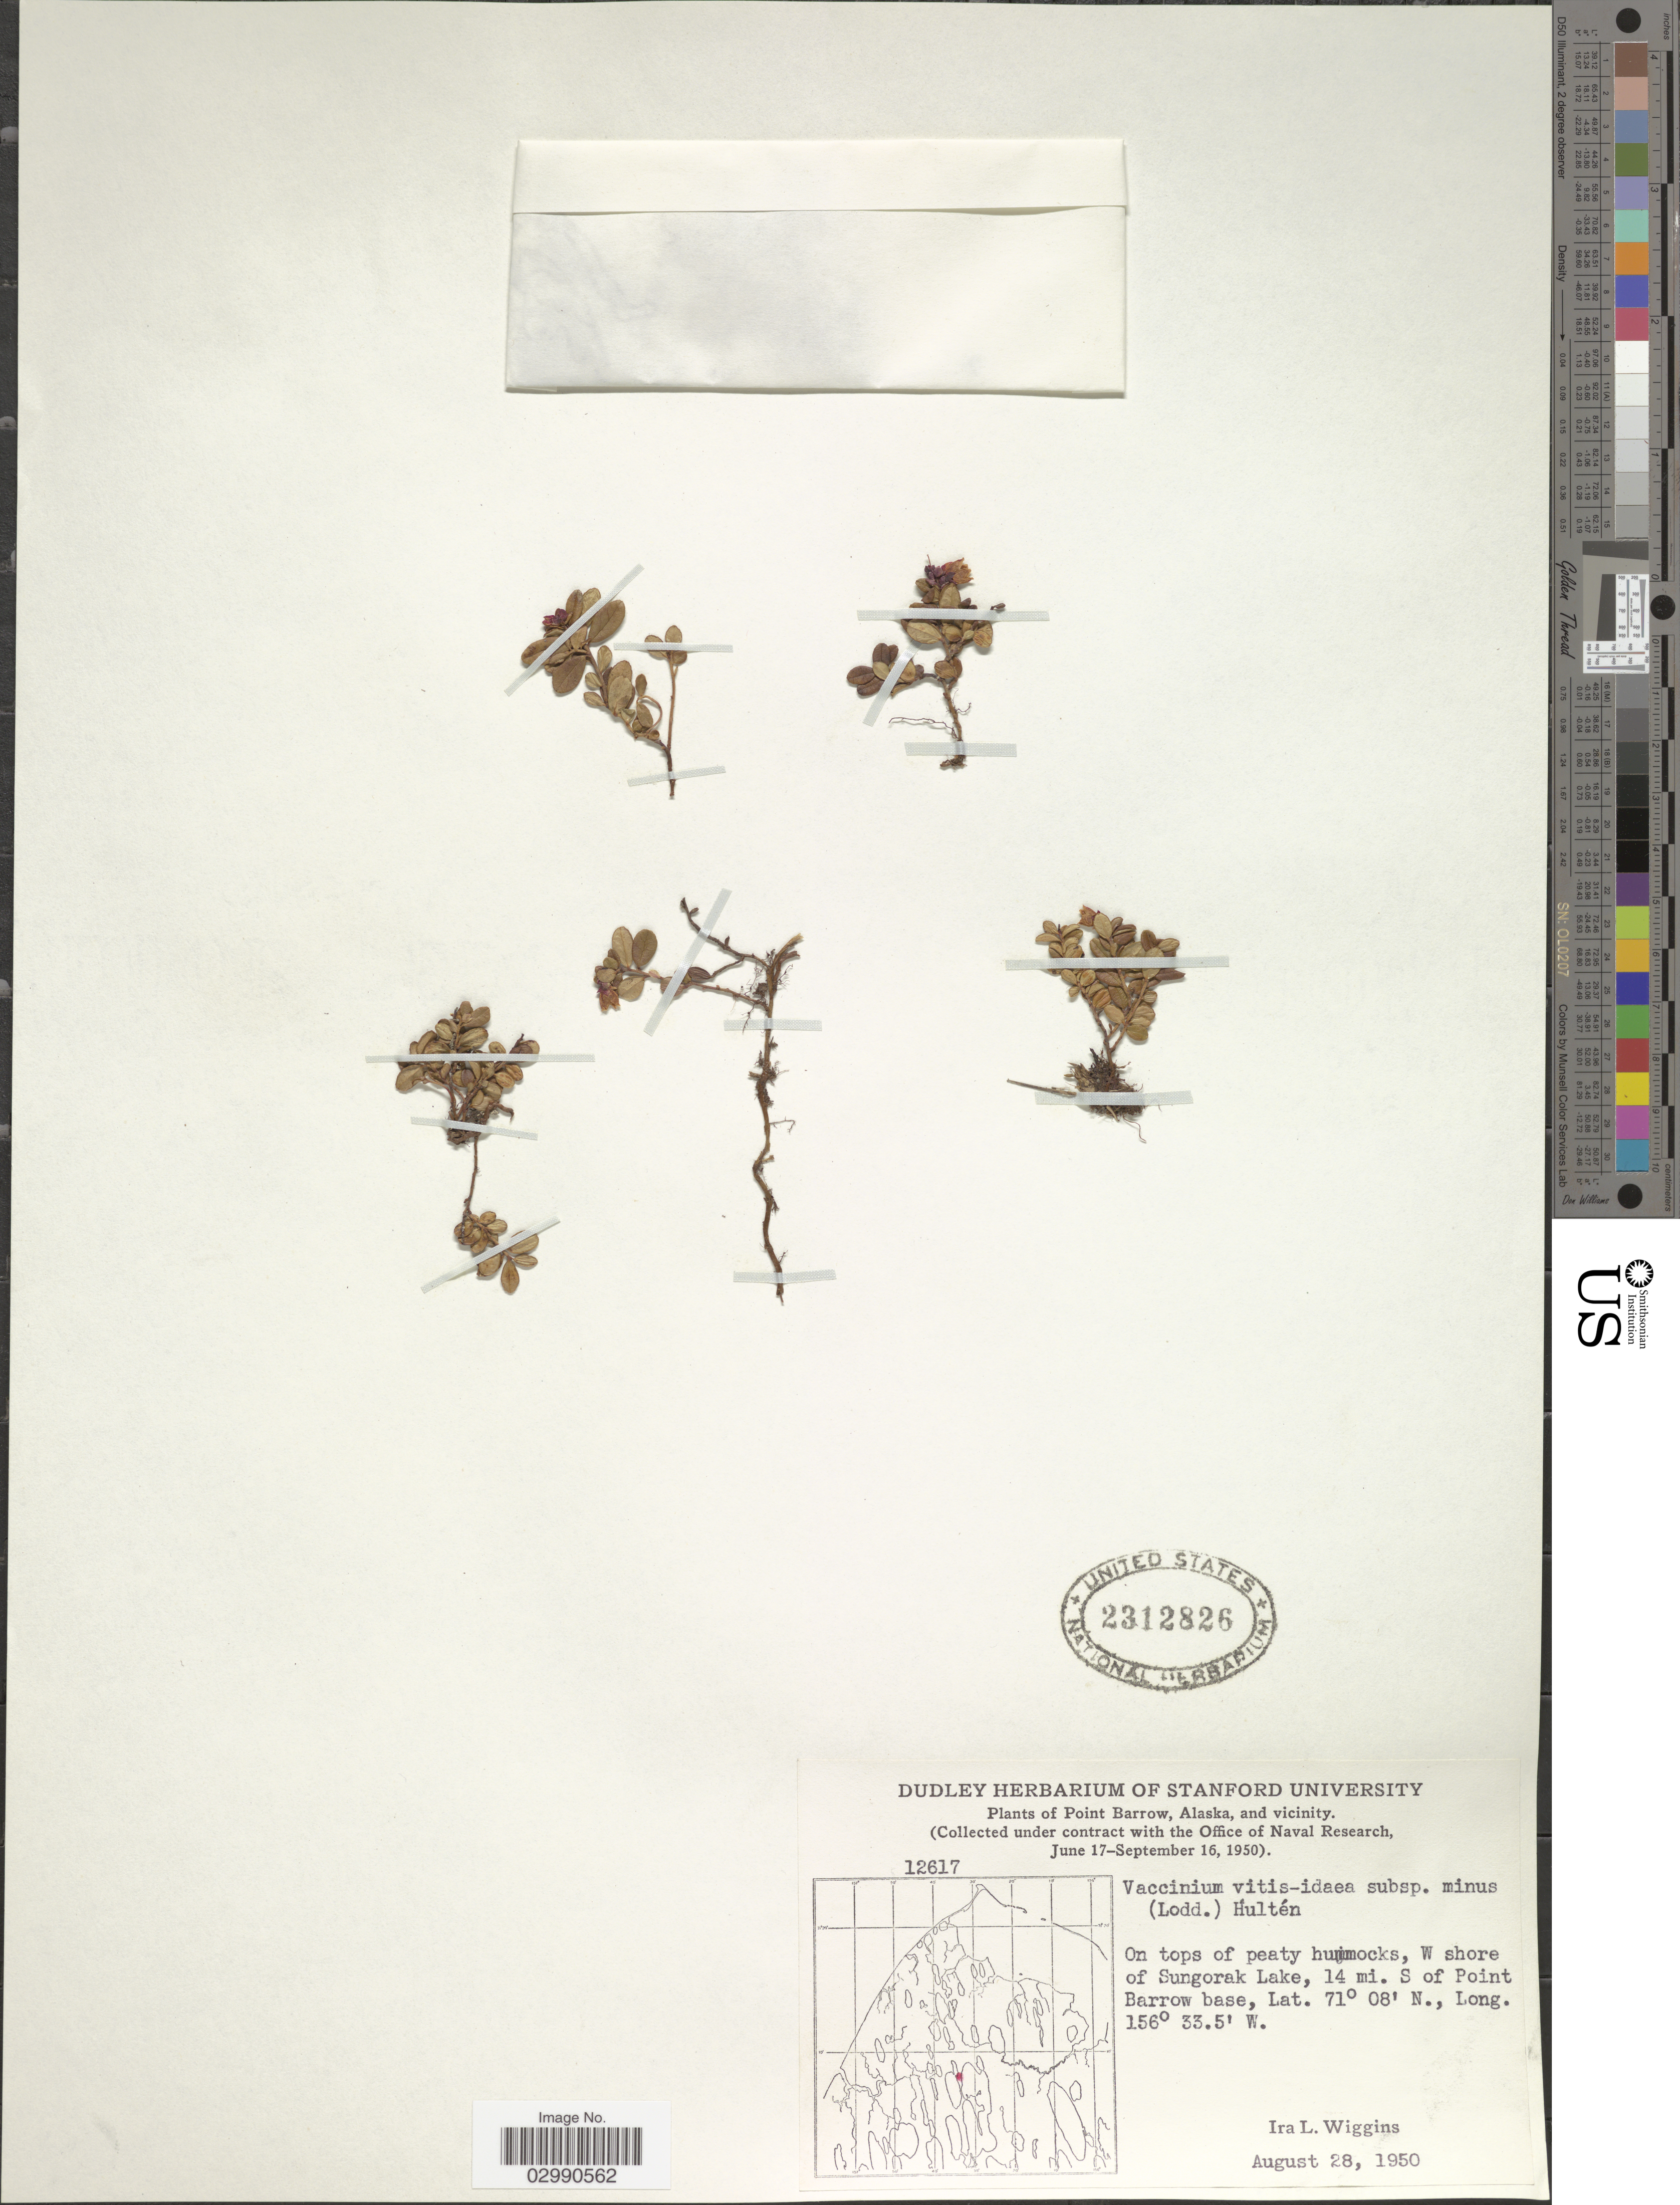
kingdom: Plantae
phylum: Tracheophyta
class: Magnoliopsida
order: Ericales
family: Ericaceae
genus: Vaccinium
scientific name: Vaccinium vitis-idaea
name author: L.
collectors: I. L. Wiggins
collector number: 12617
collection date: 1950-08-28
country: United States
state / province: Alaska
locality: Point Barrow, Alaska, and vicinity. W shore of Sungorak Lake, 14 mi. S of Point Barrow base.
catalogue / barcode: US 2312826